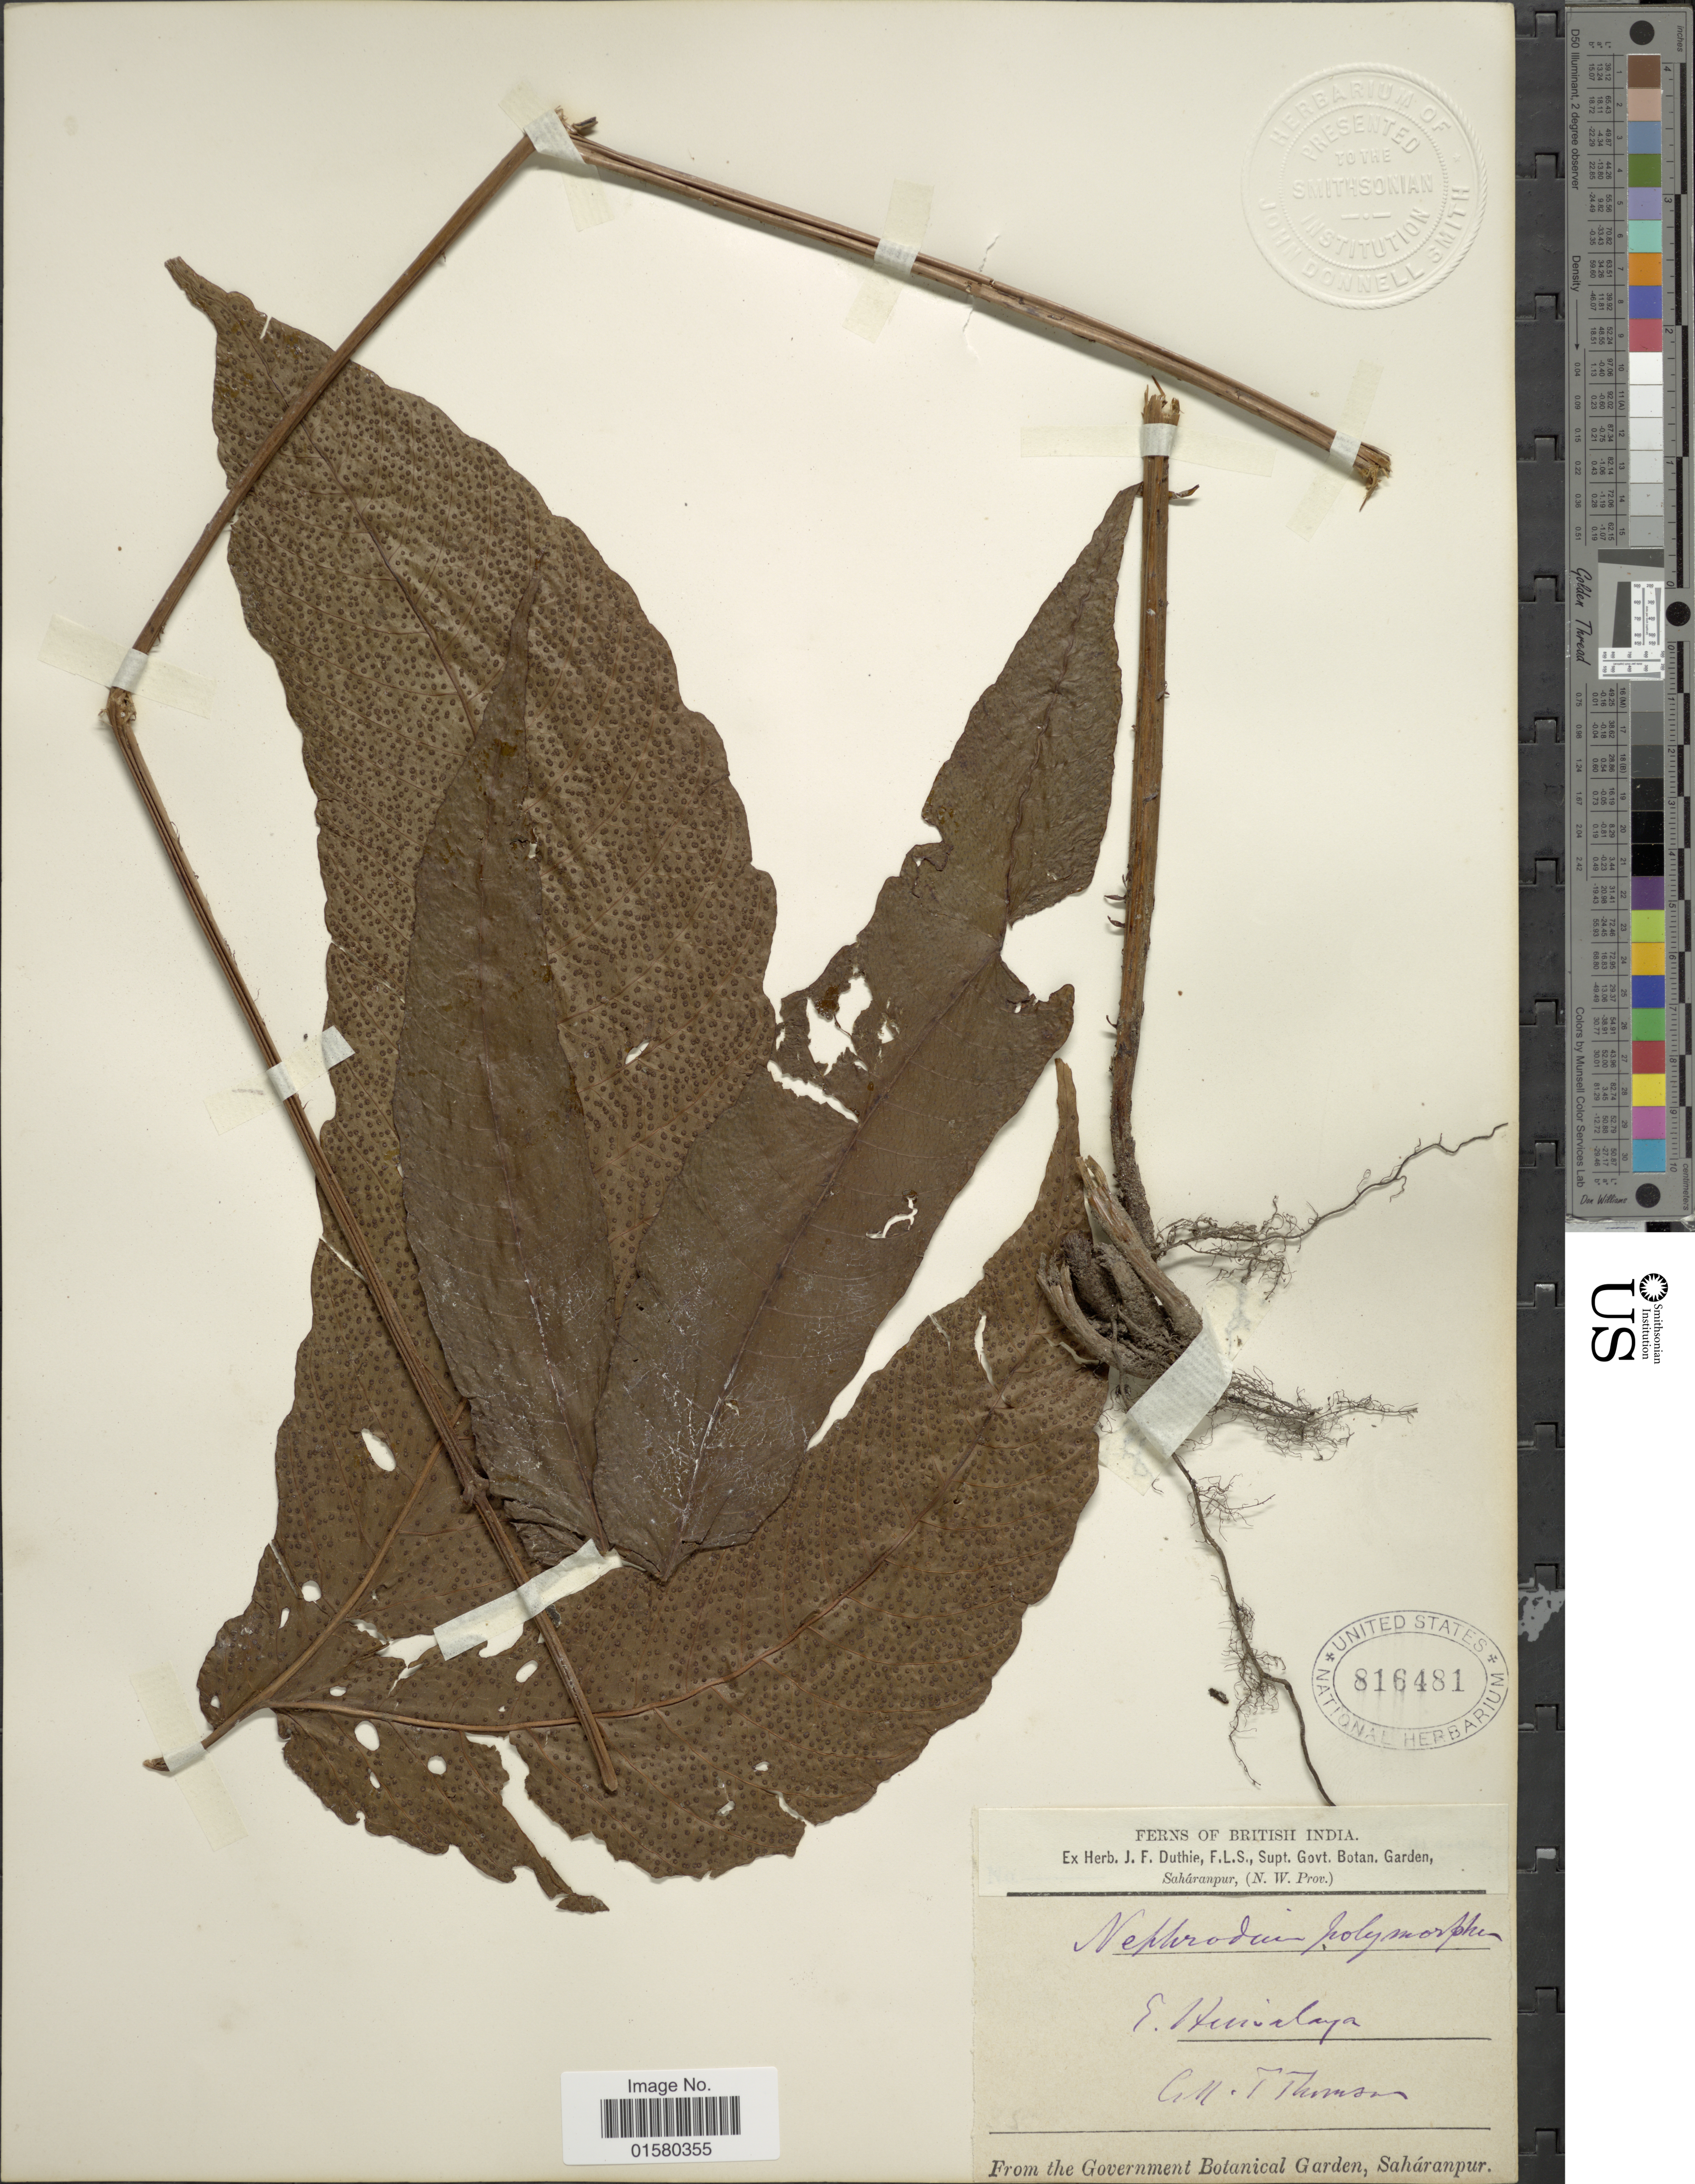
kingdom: Plantae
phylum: Tracheophyta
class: Polypodiopsida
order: Polypodiales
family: Tectariaceae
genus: Tectaria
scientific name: Tectaria polymorpha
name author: (Wall. ex Hook.) Copel.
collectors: T. Thomson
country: India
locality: British India, E. Himalaya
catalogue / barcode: US 816481